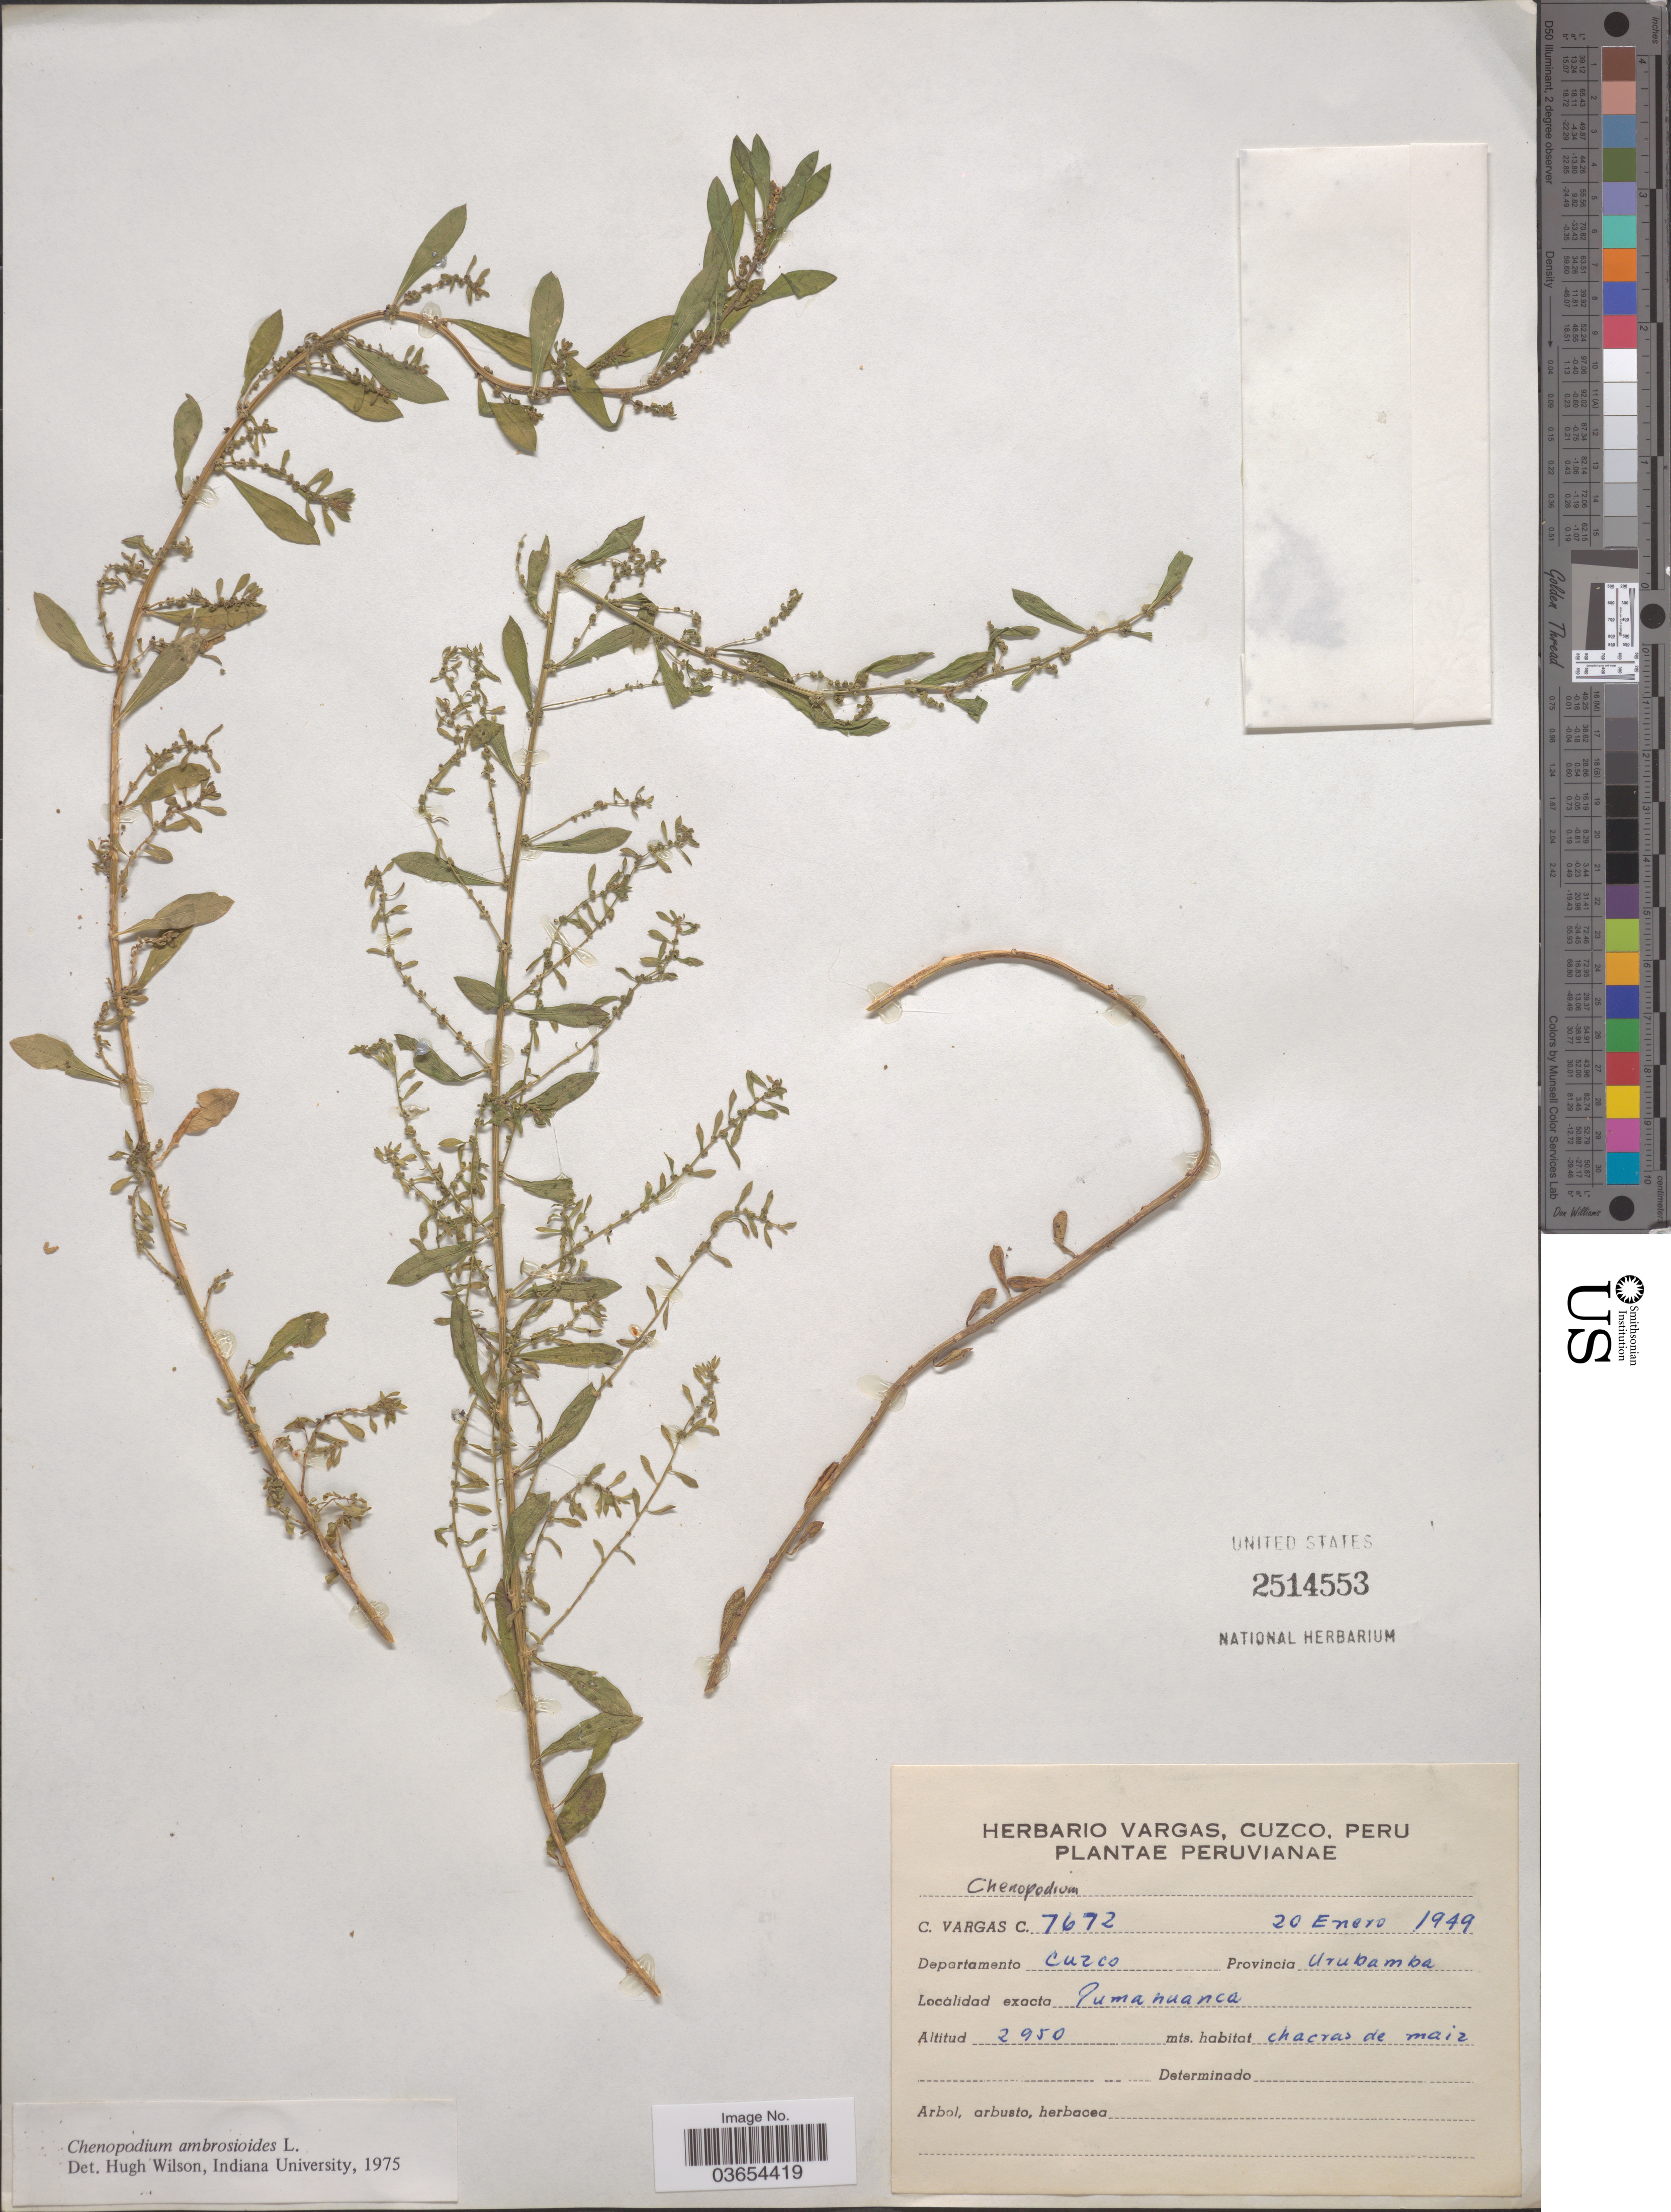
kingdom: Plantae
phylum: Tracheophyta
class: Magnoliopsida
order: Caryophyllales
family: Amaranthaceae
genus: Chenopodium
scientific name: Chenopodium ambrosioides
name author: L.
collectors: C. Vargas Calderón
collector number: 7672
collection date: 1949-01-20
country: Peru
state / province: Cusco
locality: Departamento Cuzco. Provincia Urubamba. Pumahuanca.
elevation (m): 2950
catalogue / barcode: US 2514553